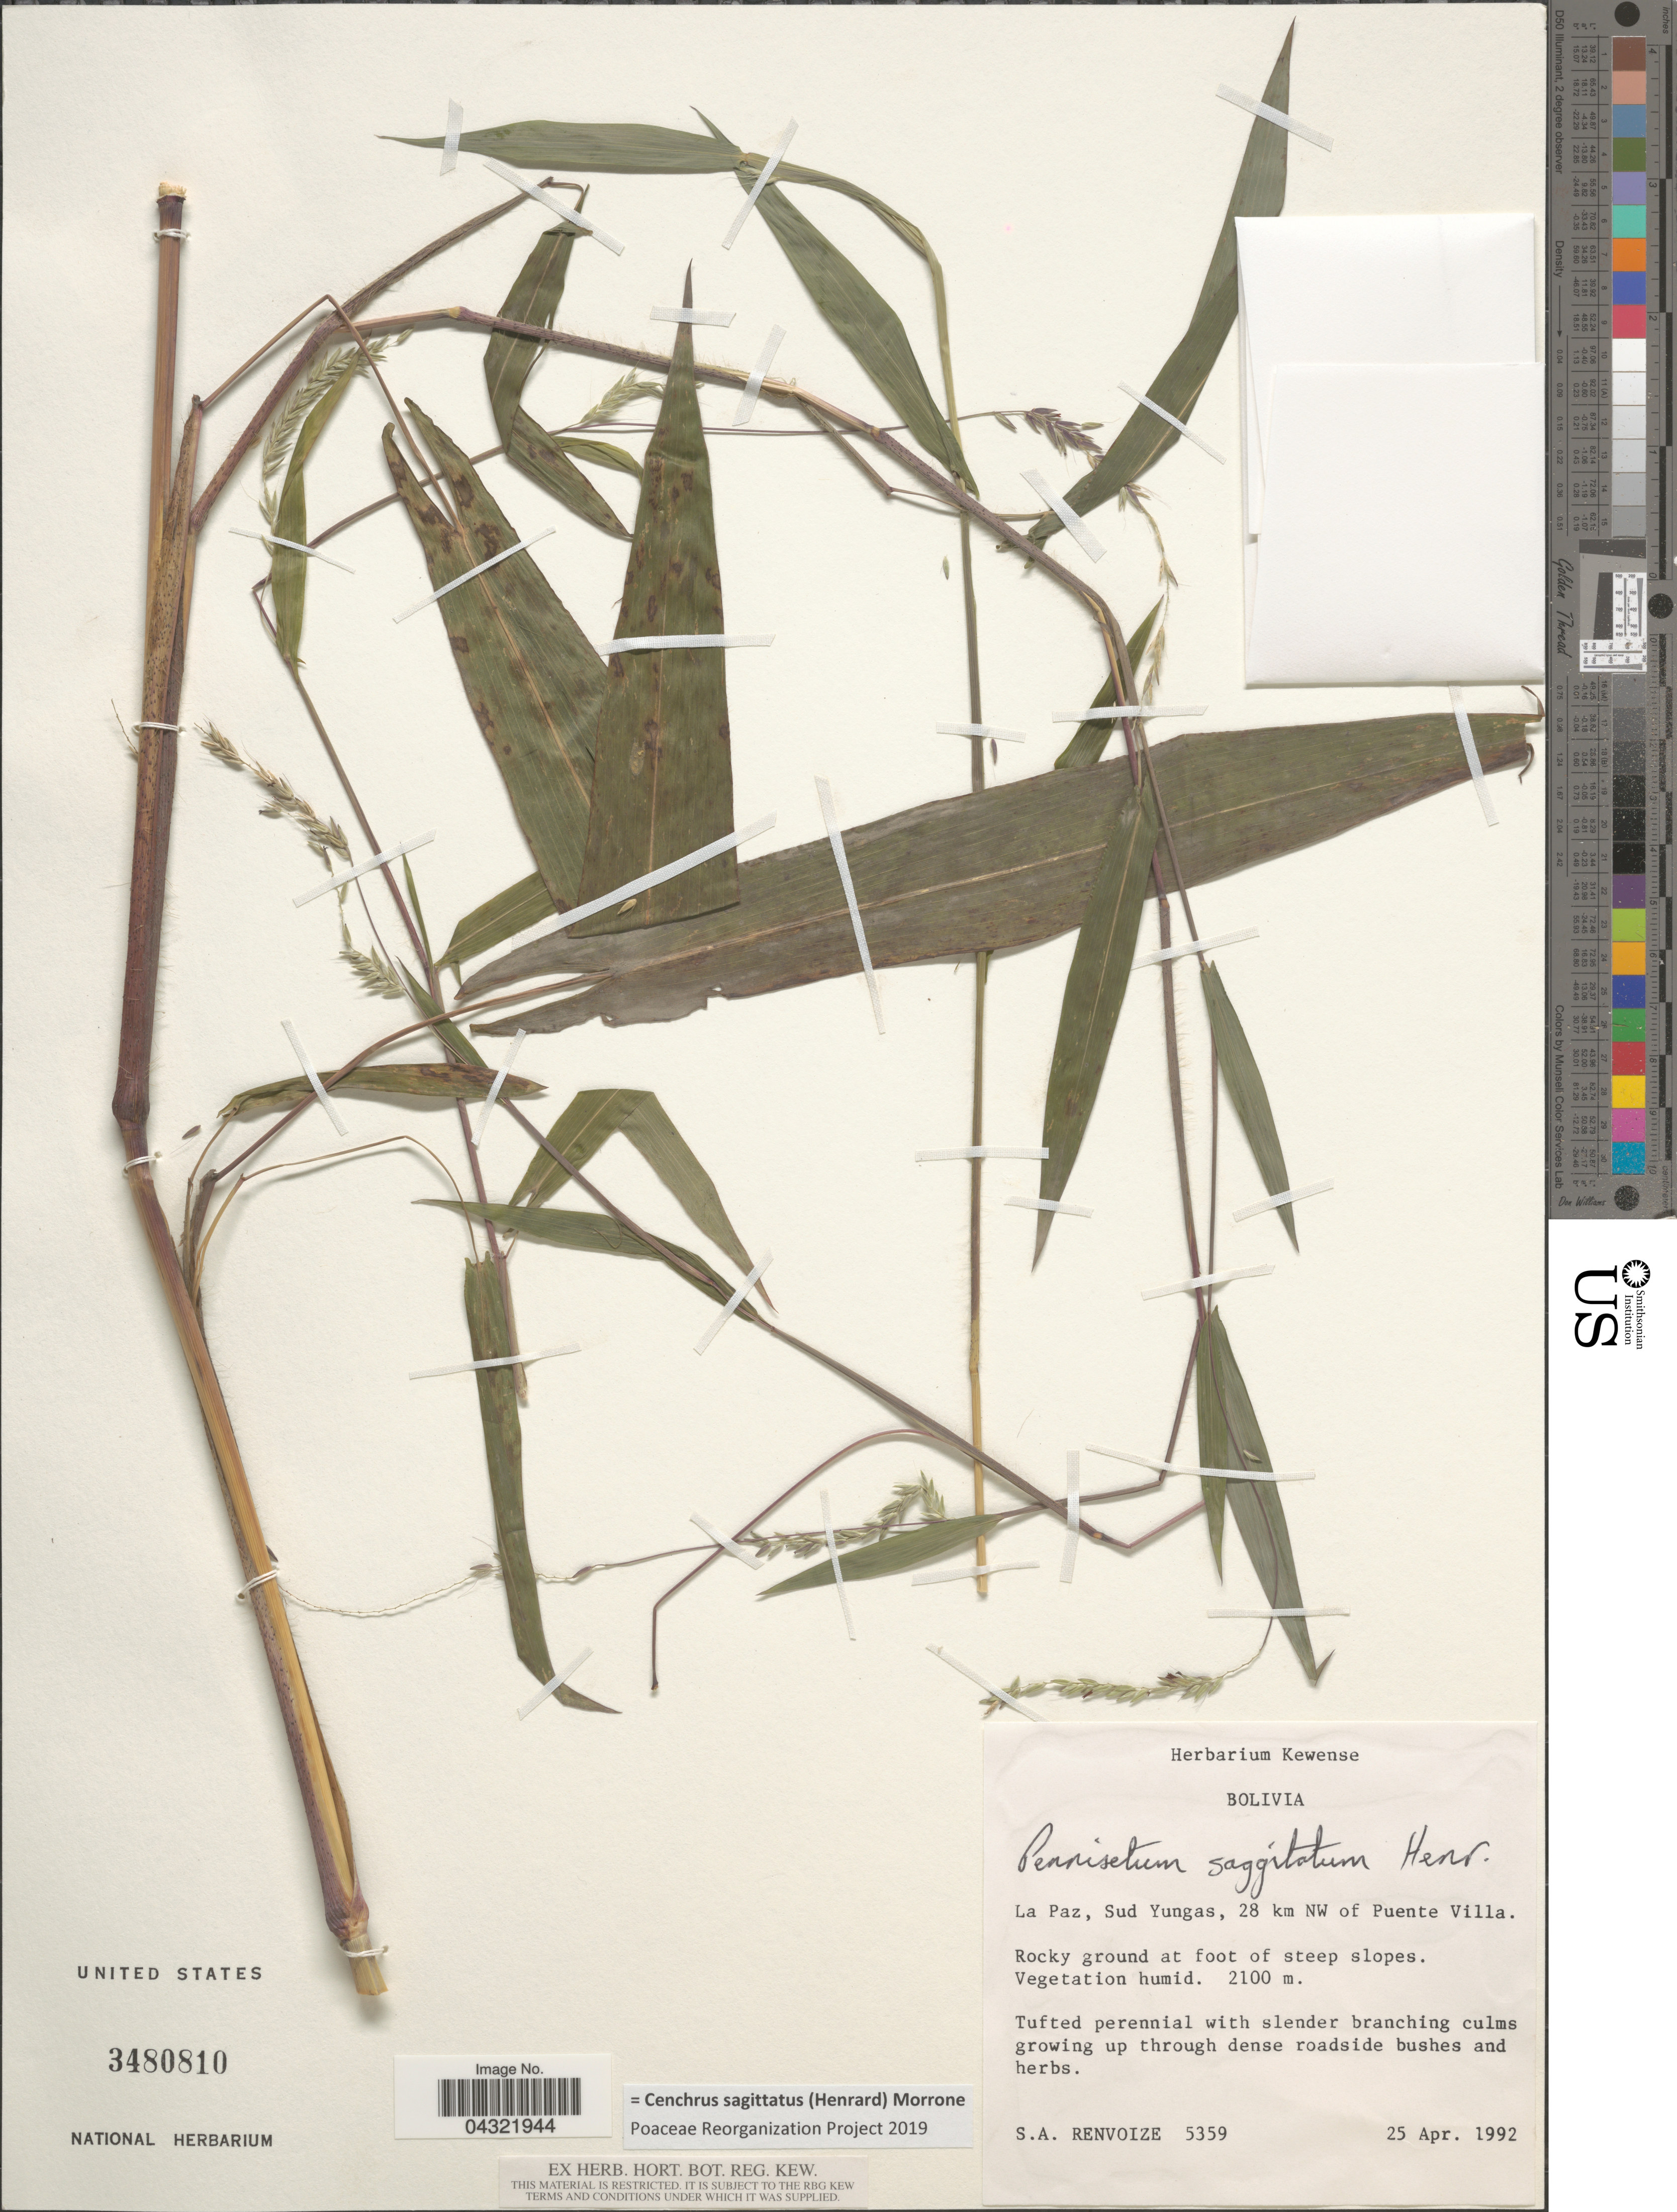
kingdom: Plantae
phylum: Tracheophyta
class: Liliopsida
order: Poales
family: Poaceae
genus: Cenchrus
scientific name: Cenchrus sagittatus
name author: (Henr.) Morrone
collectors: S. A. Renvoize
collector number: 5359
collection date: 1992-04-25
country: Bolivia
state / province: La Paz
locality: Sud Yungas, 28 km NW of Puente Villa. Rocky ground at foot of steep slopes.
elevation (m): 2100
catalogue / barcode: US 3480810